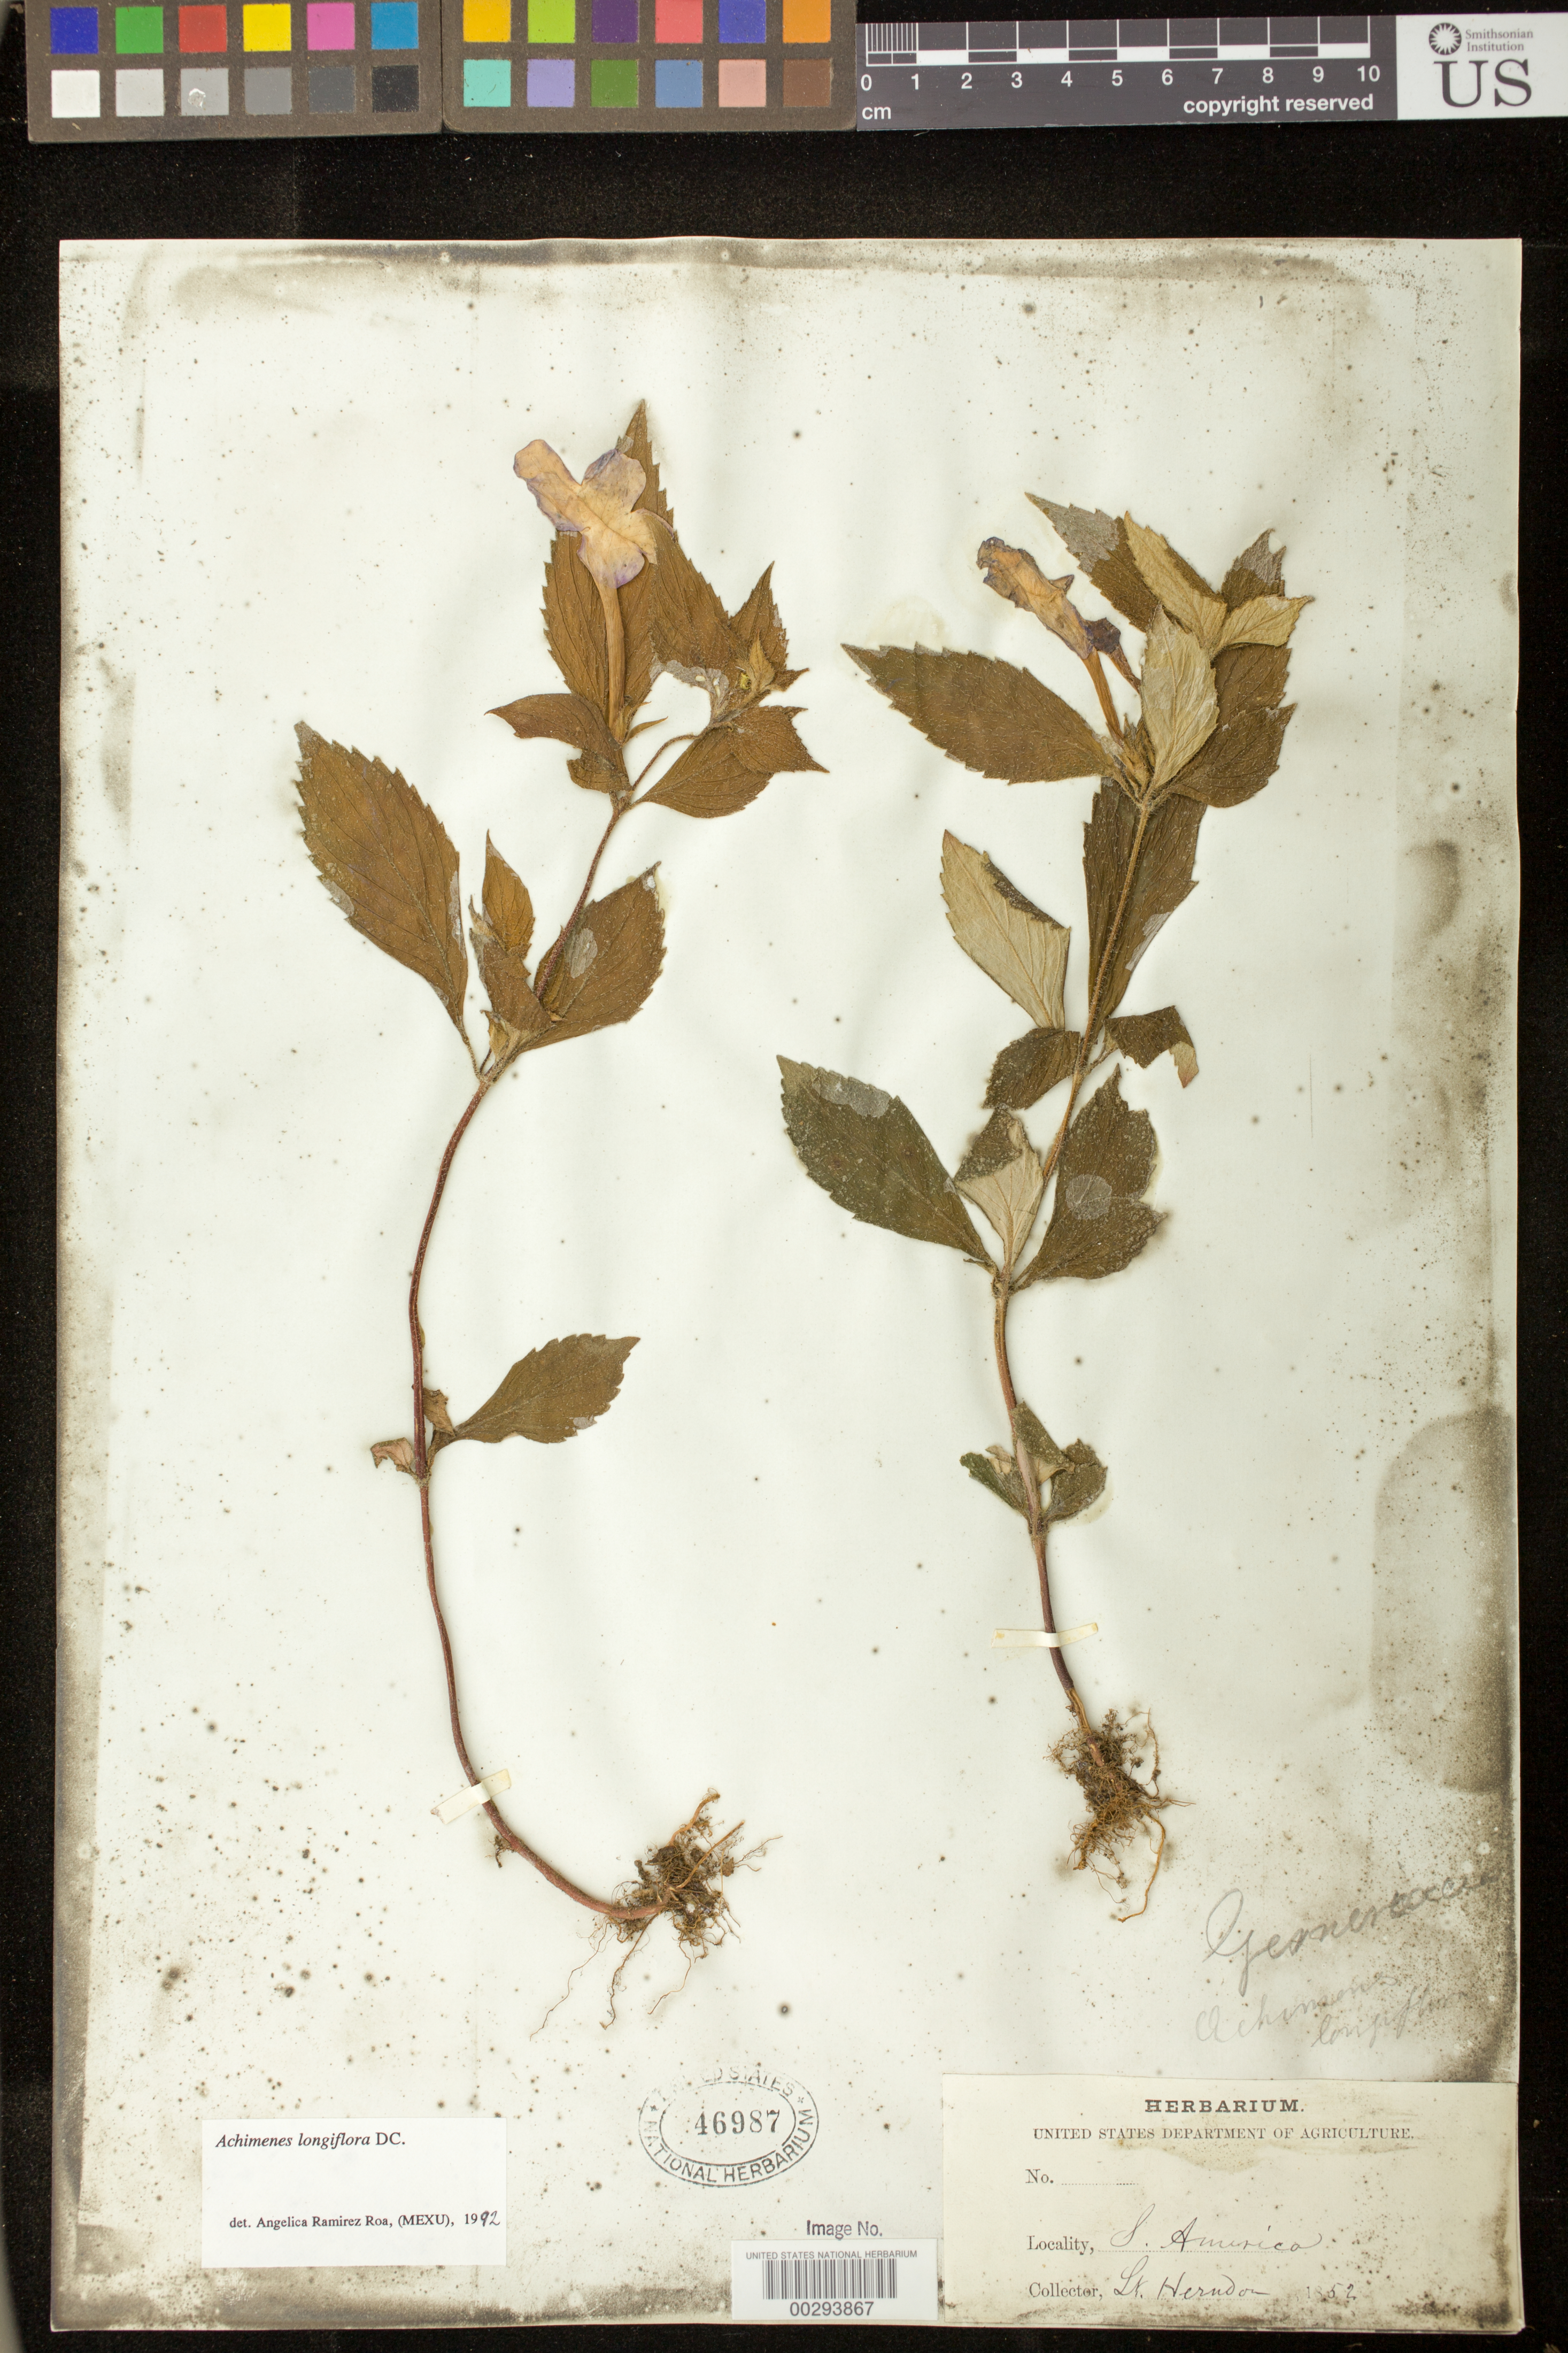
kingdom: Plantae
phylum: Tracheophyta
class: Magnoliopsida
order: Lamiales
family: Gesneriaceae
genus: Achimenes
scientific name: Achimenes longiflora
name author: DC.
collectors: C. Wright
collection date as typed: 1852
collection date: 1852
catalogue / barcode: US 46987